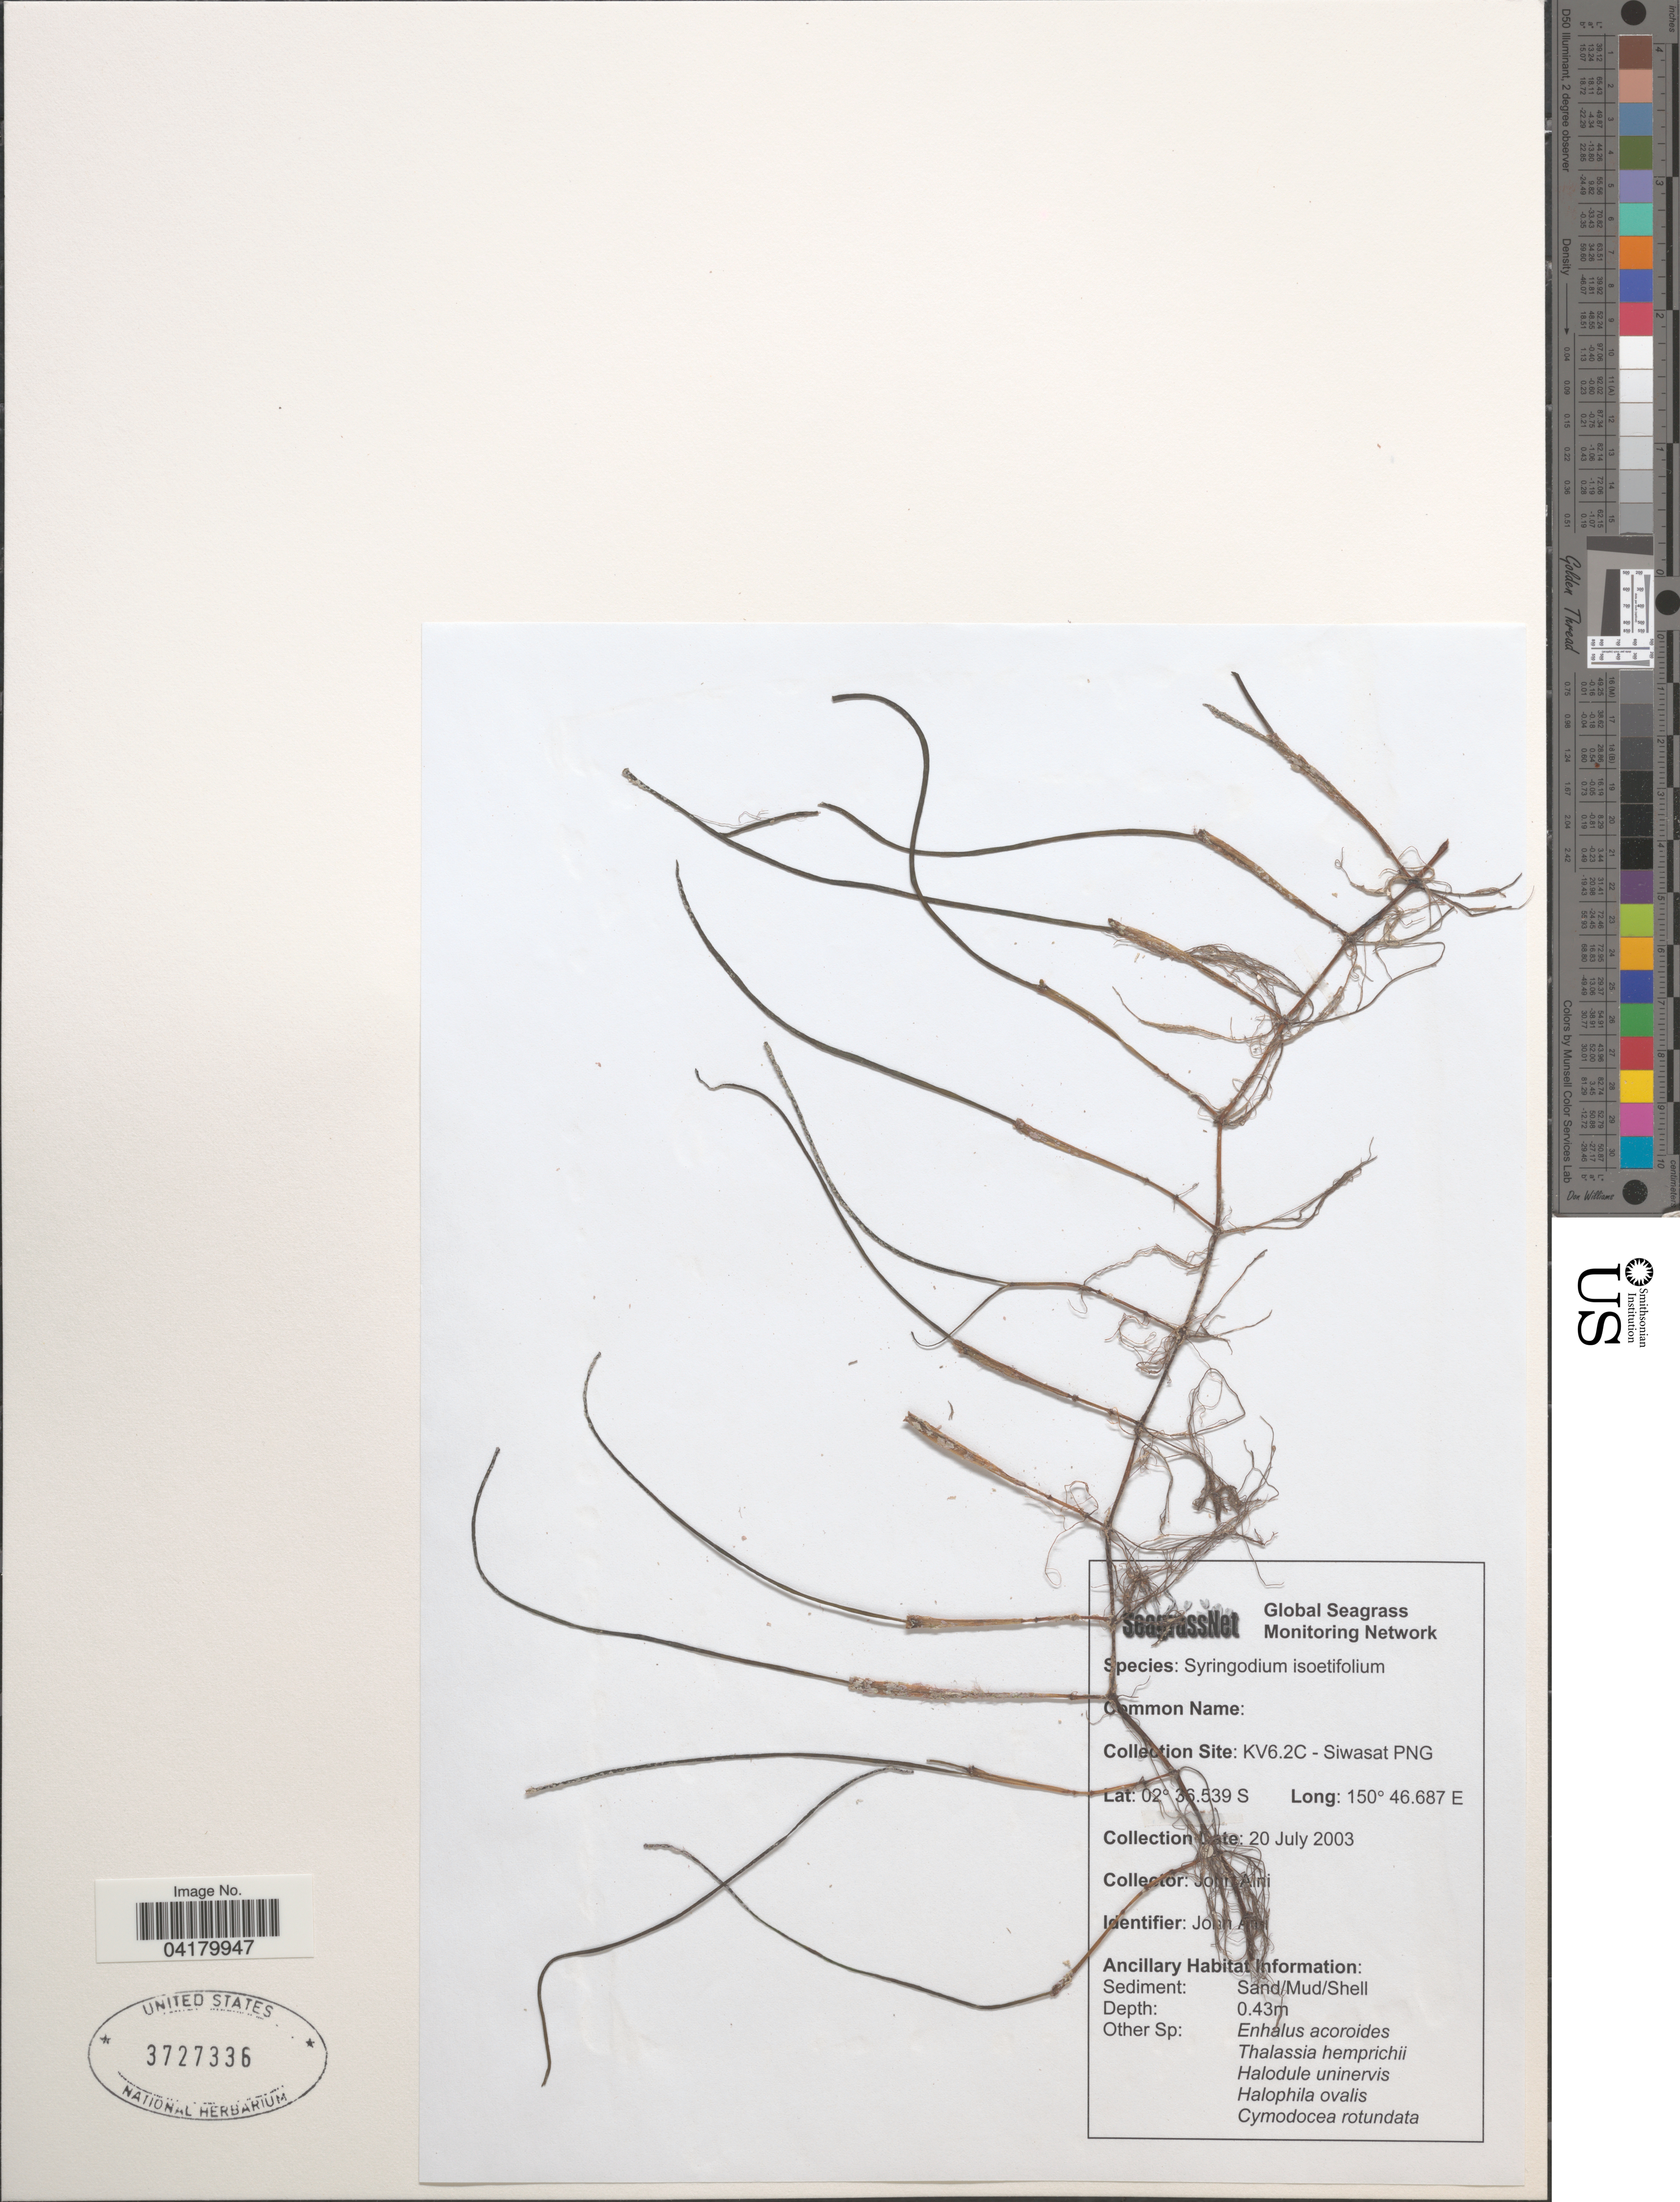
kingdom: Plantae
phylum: Tracheophyta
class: Liliopsida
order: Alismatales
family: Cymodoceaceae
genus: Syringodium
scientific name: Syringodium isoetifolium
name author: (Asch.) Dandy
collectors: J. Aini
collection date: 2003-07-20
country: Papua New Guinea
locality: Collection Site: KV6.2C - Sivasat PNG.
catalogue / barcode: US 3727336